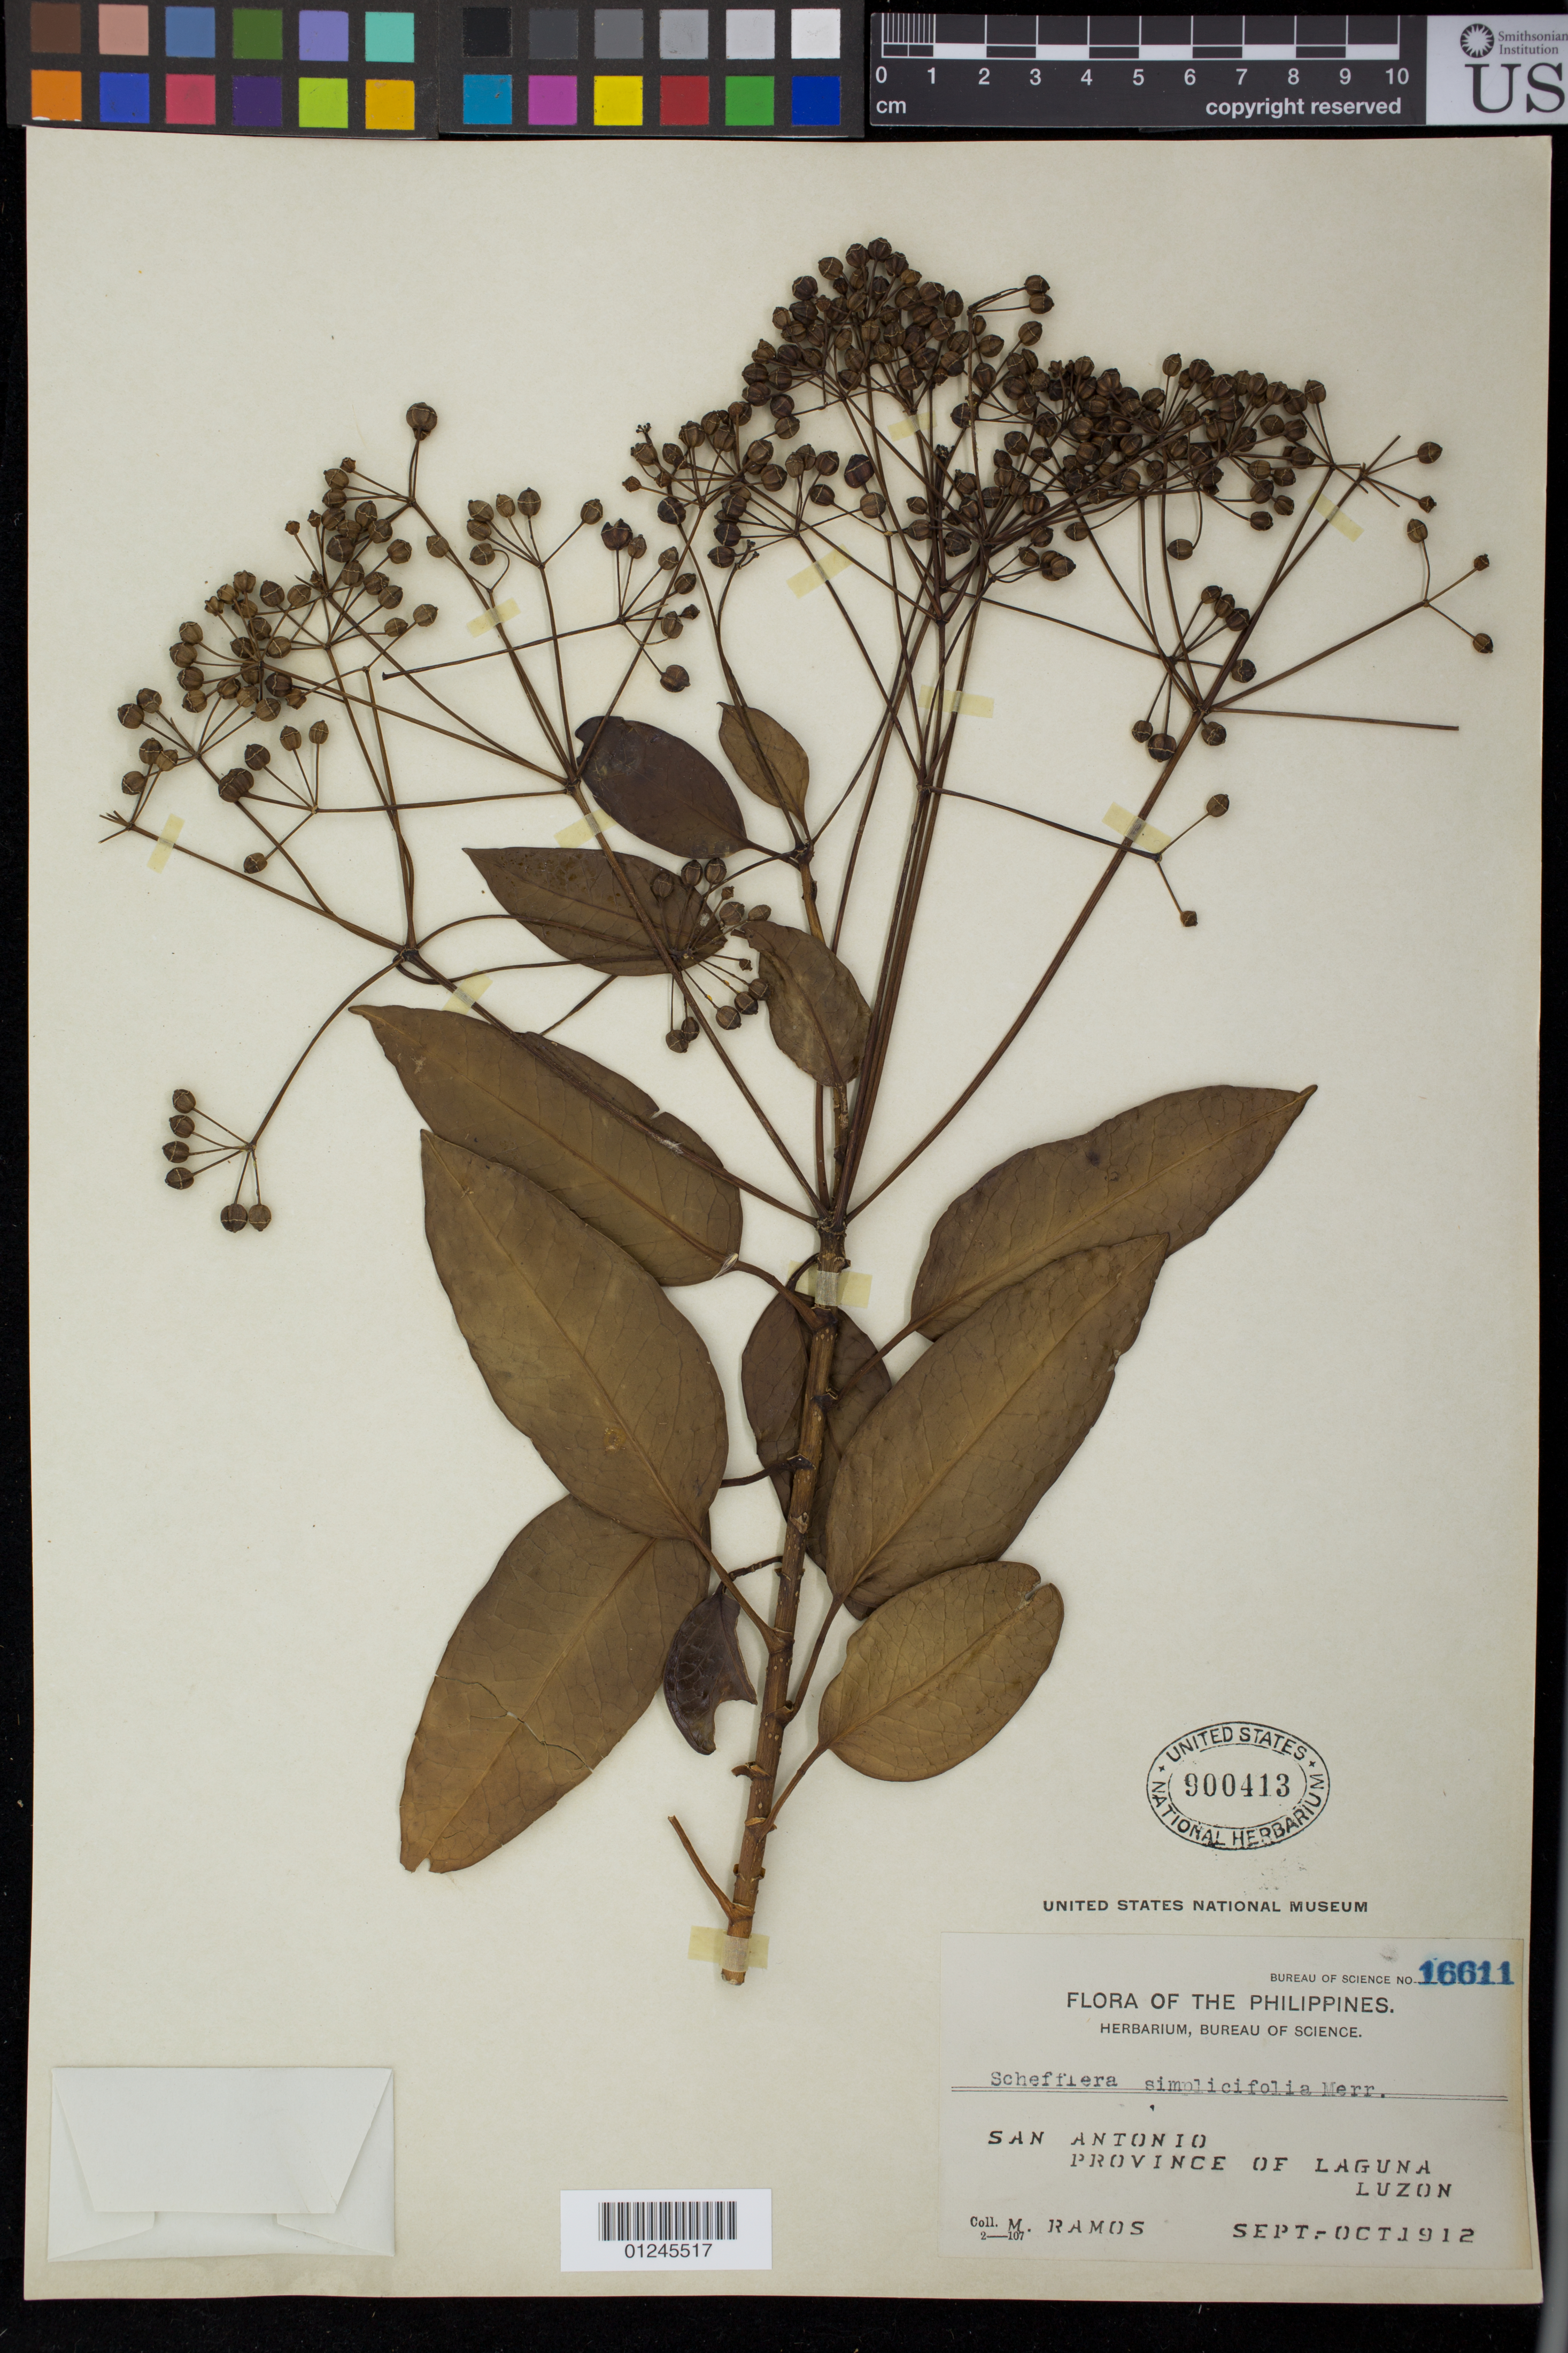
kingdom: Plantae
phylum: Tracheophyta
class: Magnoliopsida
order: Apiales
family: Araliaceae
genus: Schefflera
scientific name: Schefflera simplicifolia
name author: Merr.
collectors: M. Ramos & M. Ramos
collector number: Bur. Sci. 16611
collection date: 1912-09/1912-10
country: Philippines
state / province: Calabarzon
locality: San Antonio, Province of Laguna, Luzon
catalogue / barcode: US 900413